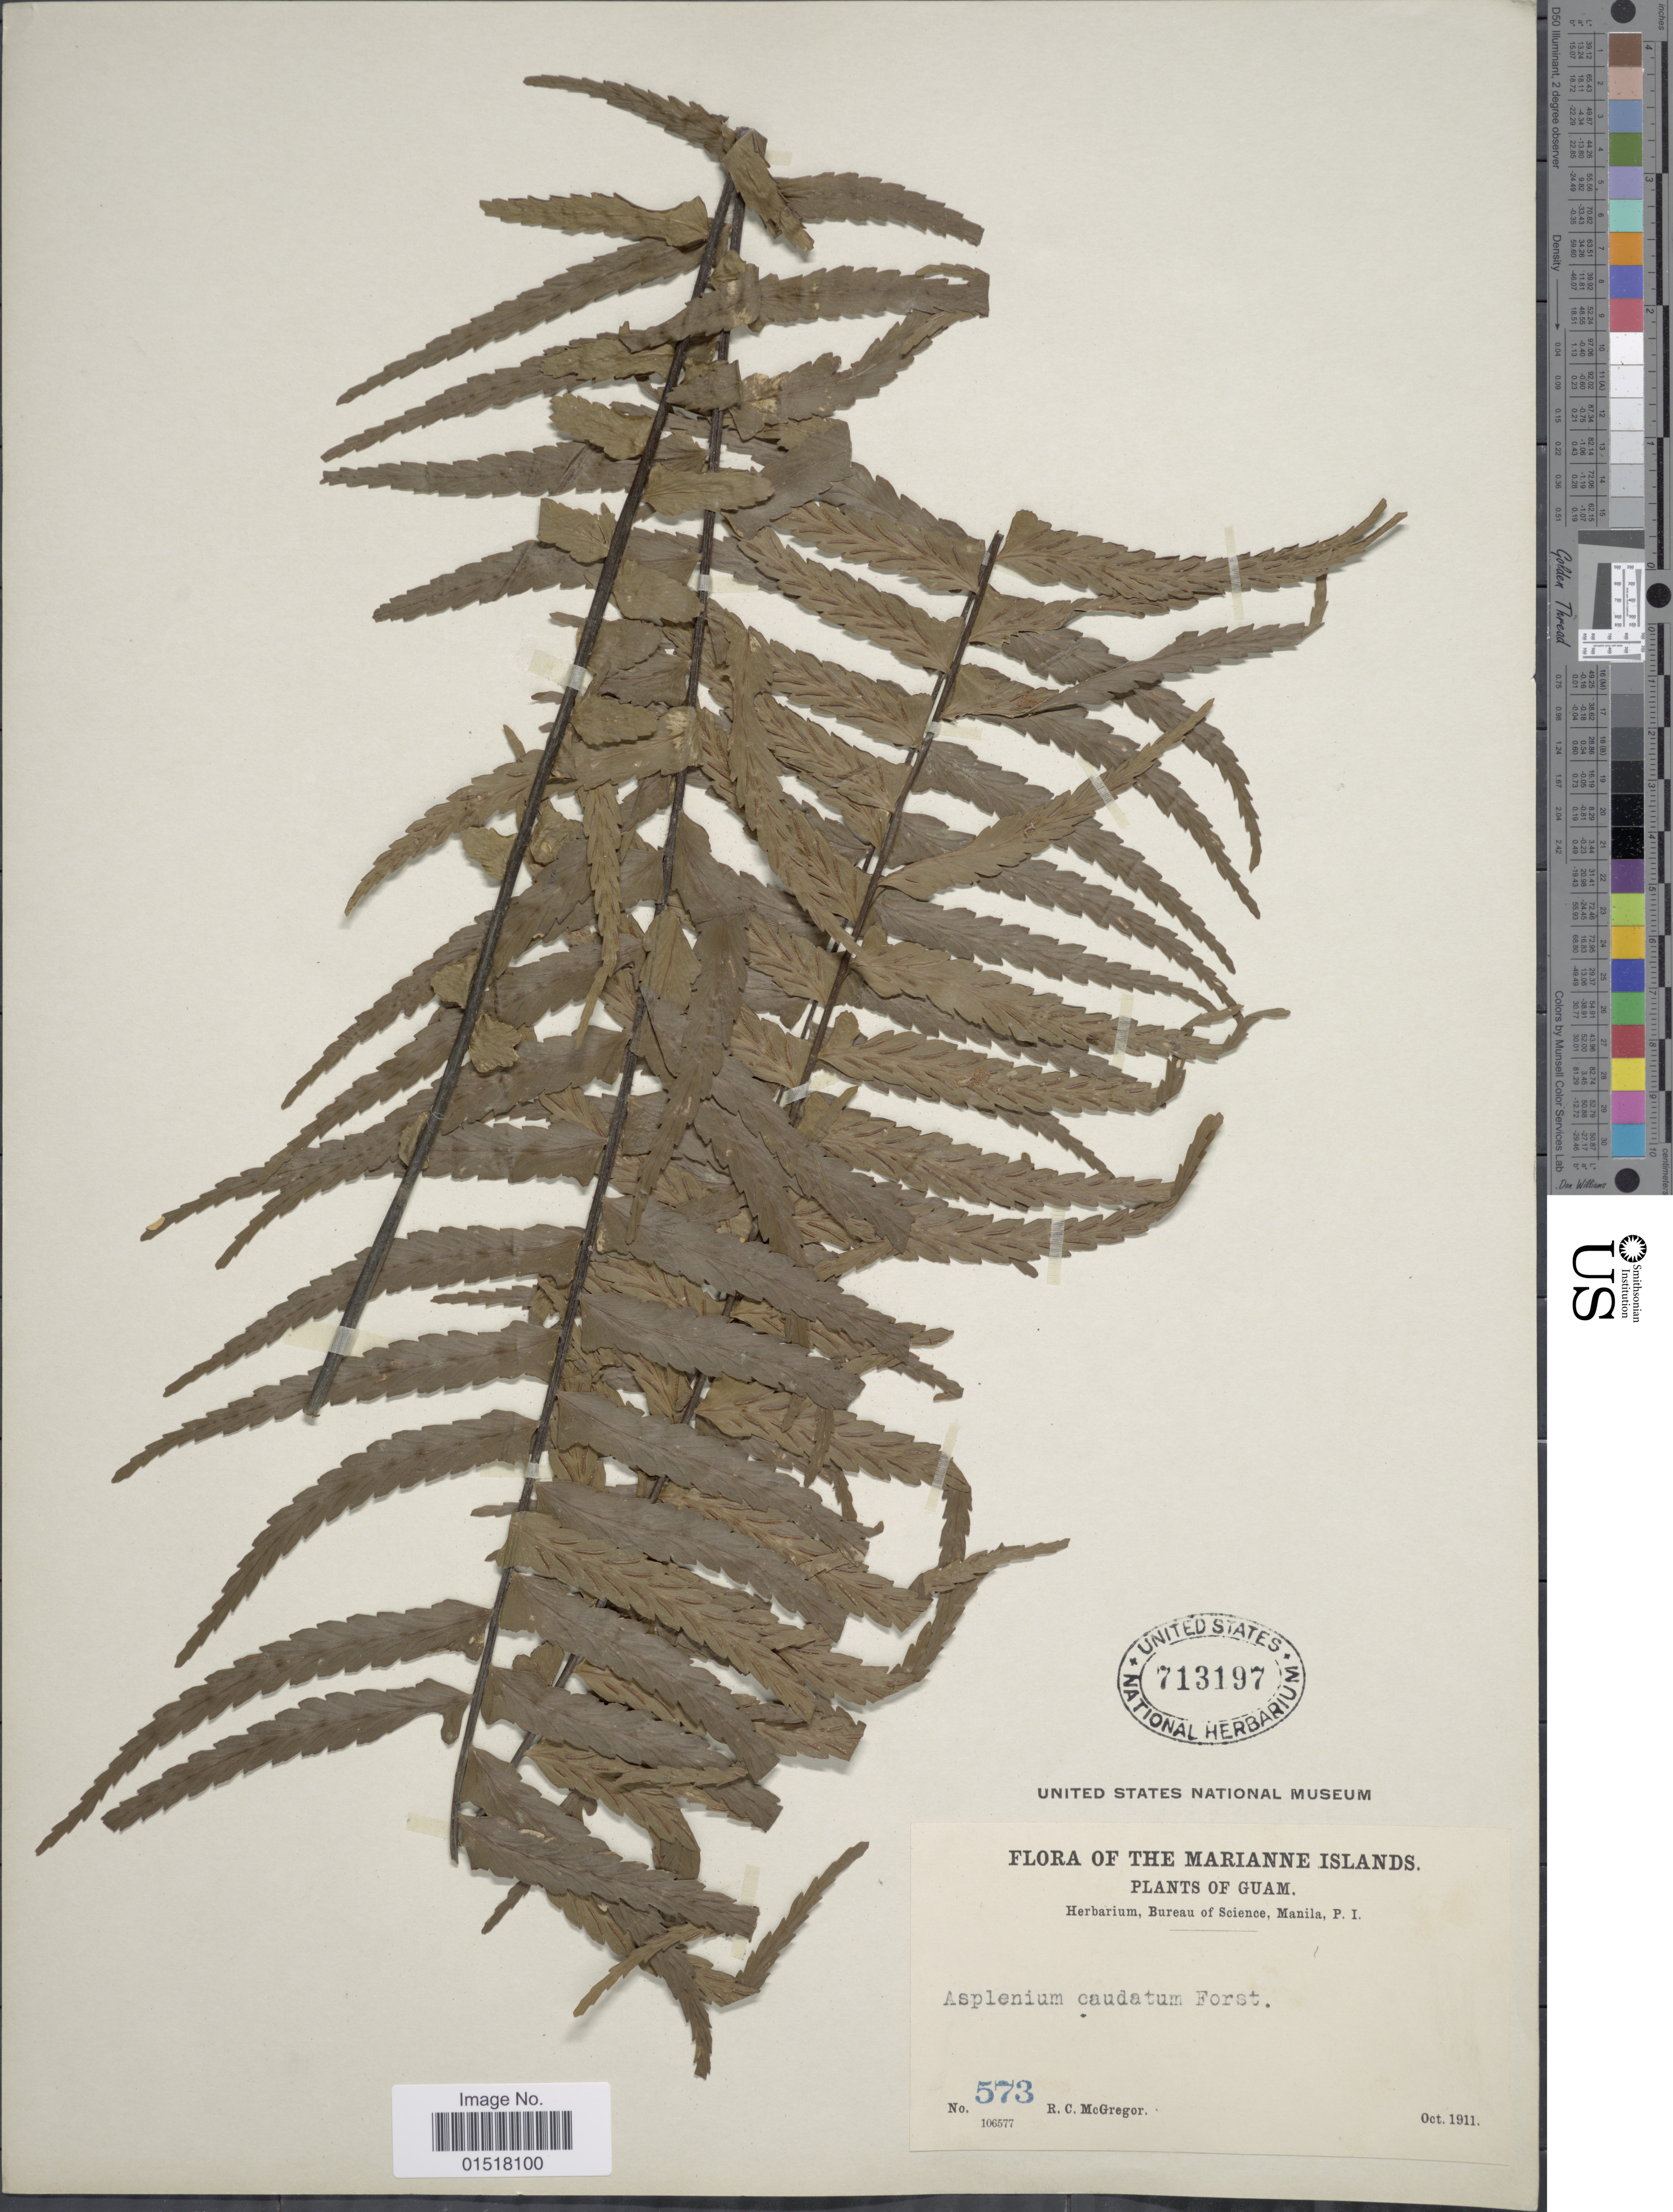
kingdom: Plantae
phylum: Tracheophyta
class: Polypodiopsida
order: Polypodiales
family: Aspleniaceae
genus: Asplenium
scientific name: Asplenium pellucidum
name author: Lam.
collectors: R. C. McGregor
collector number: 573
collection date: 1911-10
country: Guam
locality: Marianne Islands. Guam.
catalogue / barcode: US 713197